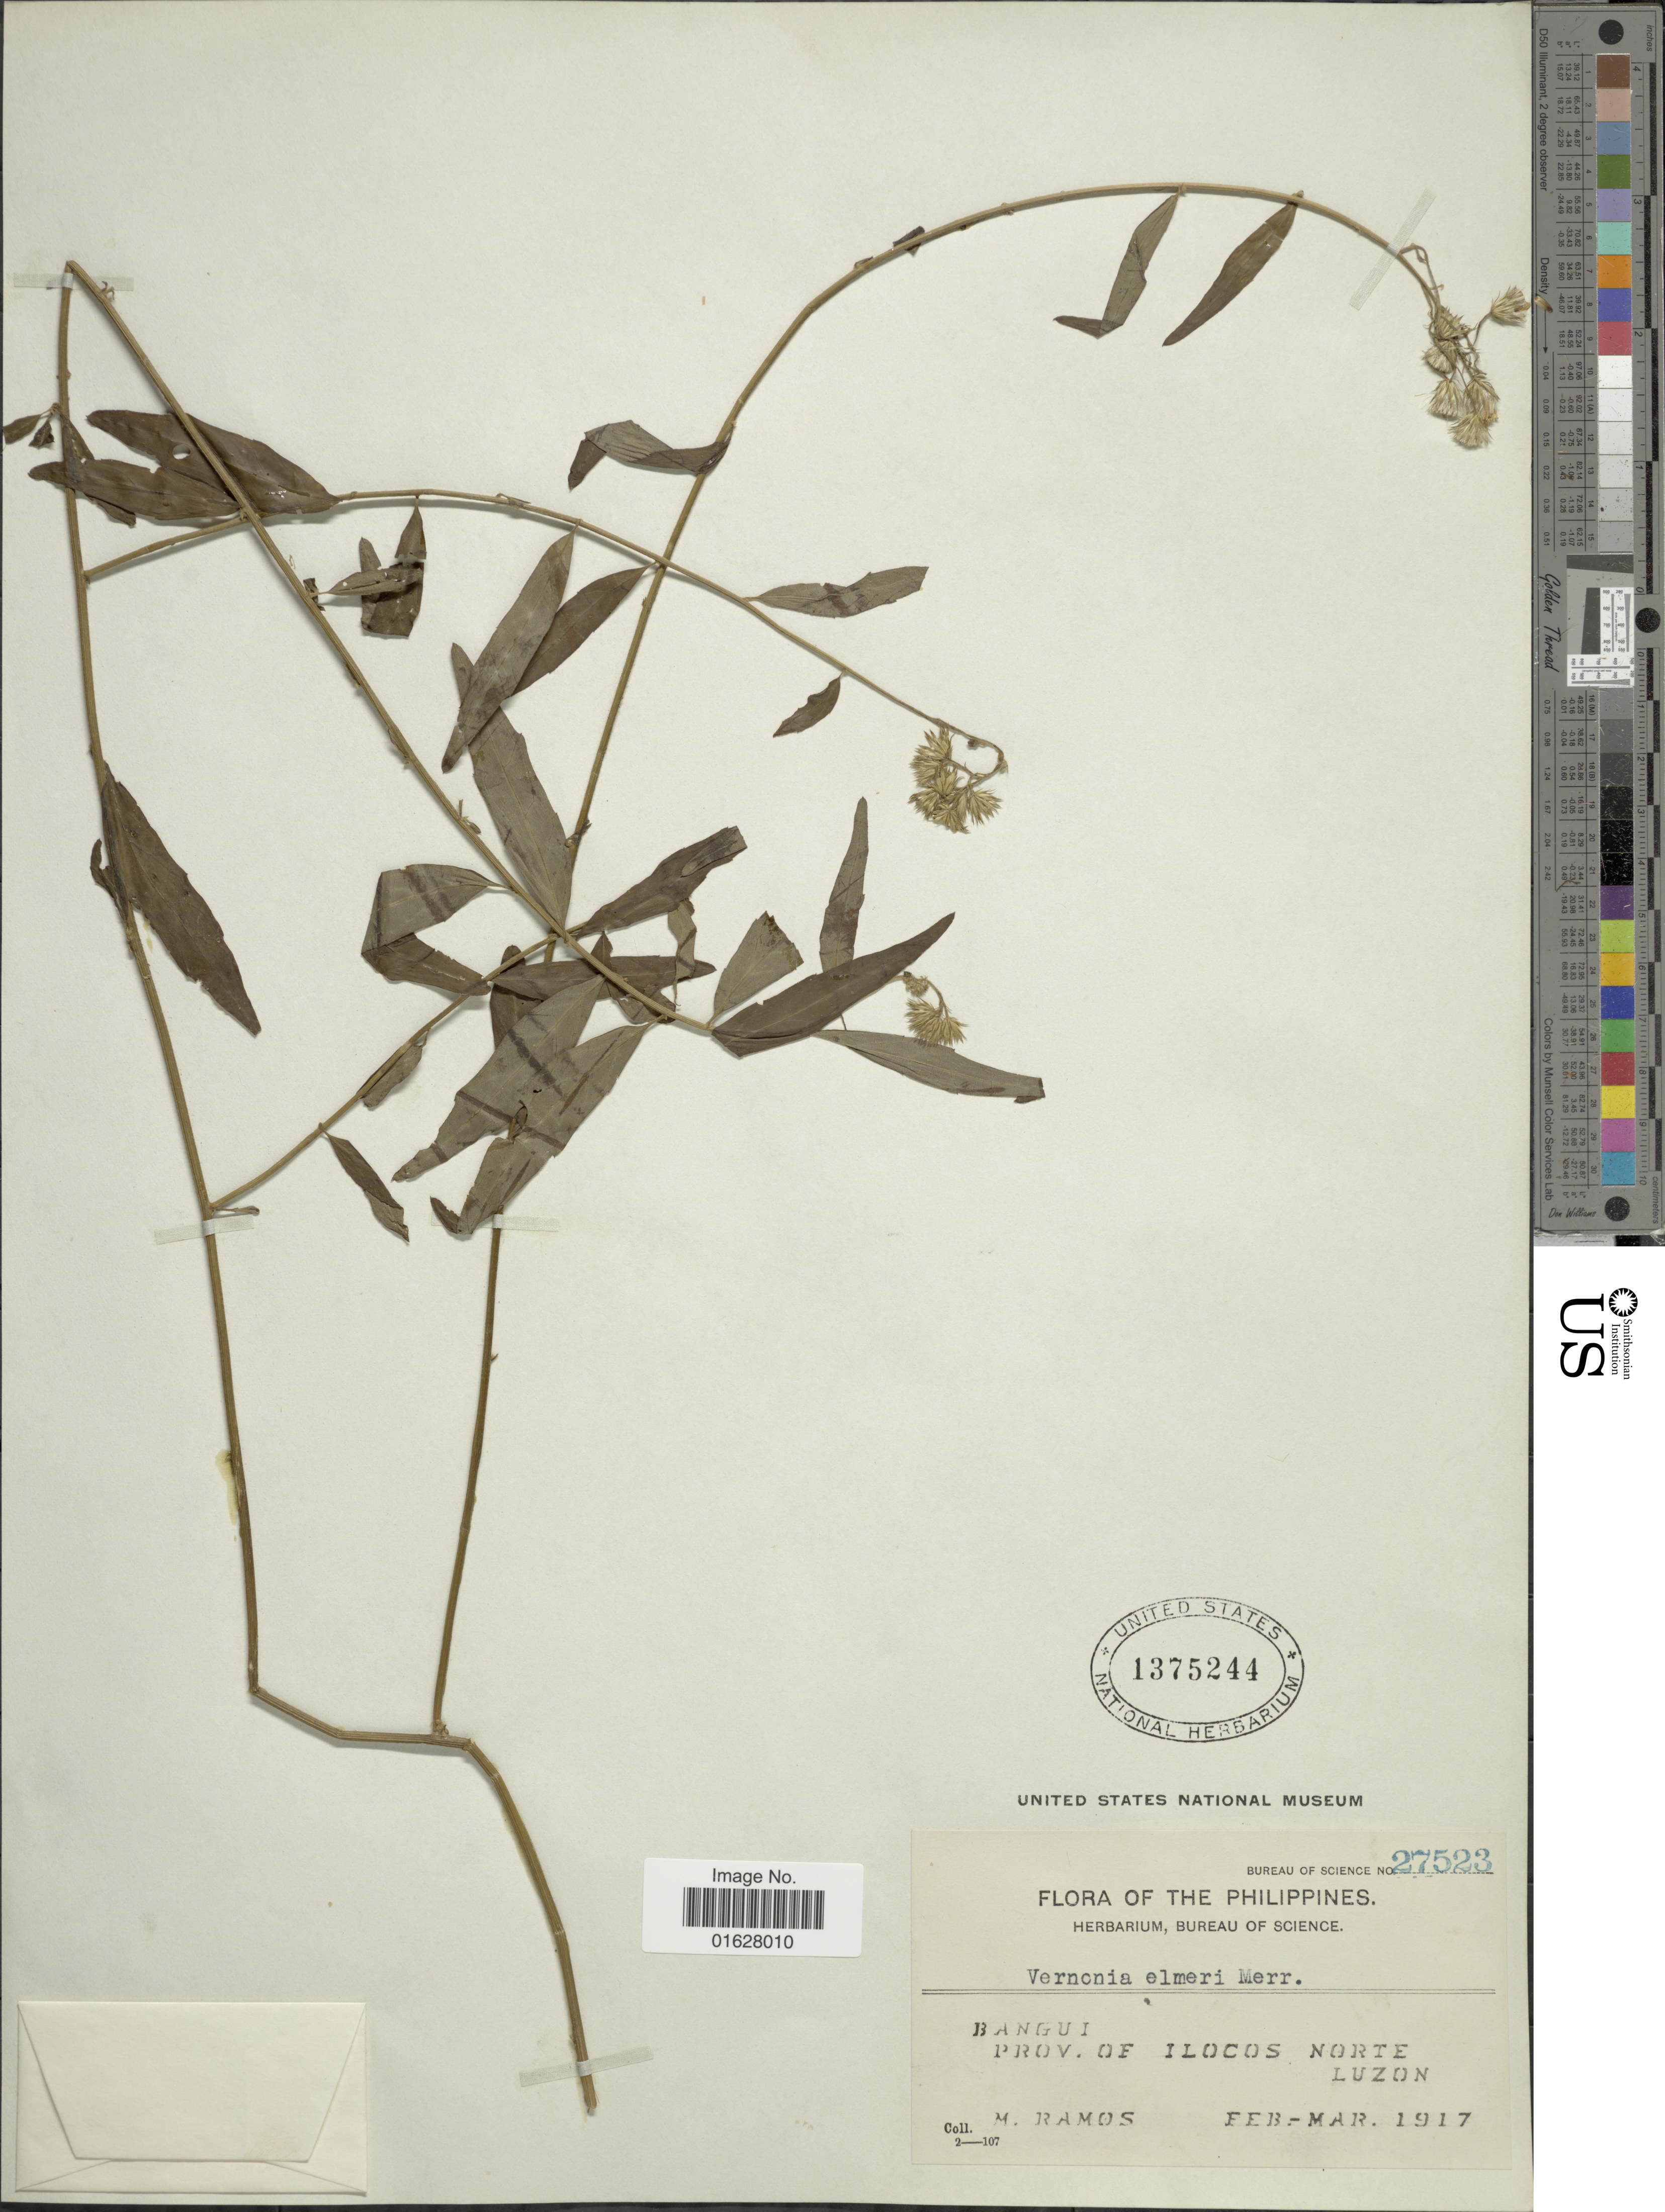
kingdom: Plantae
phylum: Tracheophyta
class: Magnoliopsida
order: Asterales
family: Asteraceae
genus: Vernonia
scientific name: Vernonia elmeri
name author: Merr.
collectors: M. Ramos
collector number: Bureau of Science 27523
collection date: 1917-02/1917-03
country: Philippines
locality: The Philippines. Bangui Prov. Of ilocos Norte Luzon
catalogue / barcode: US 1375244